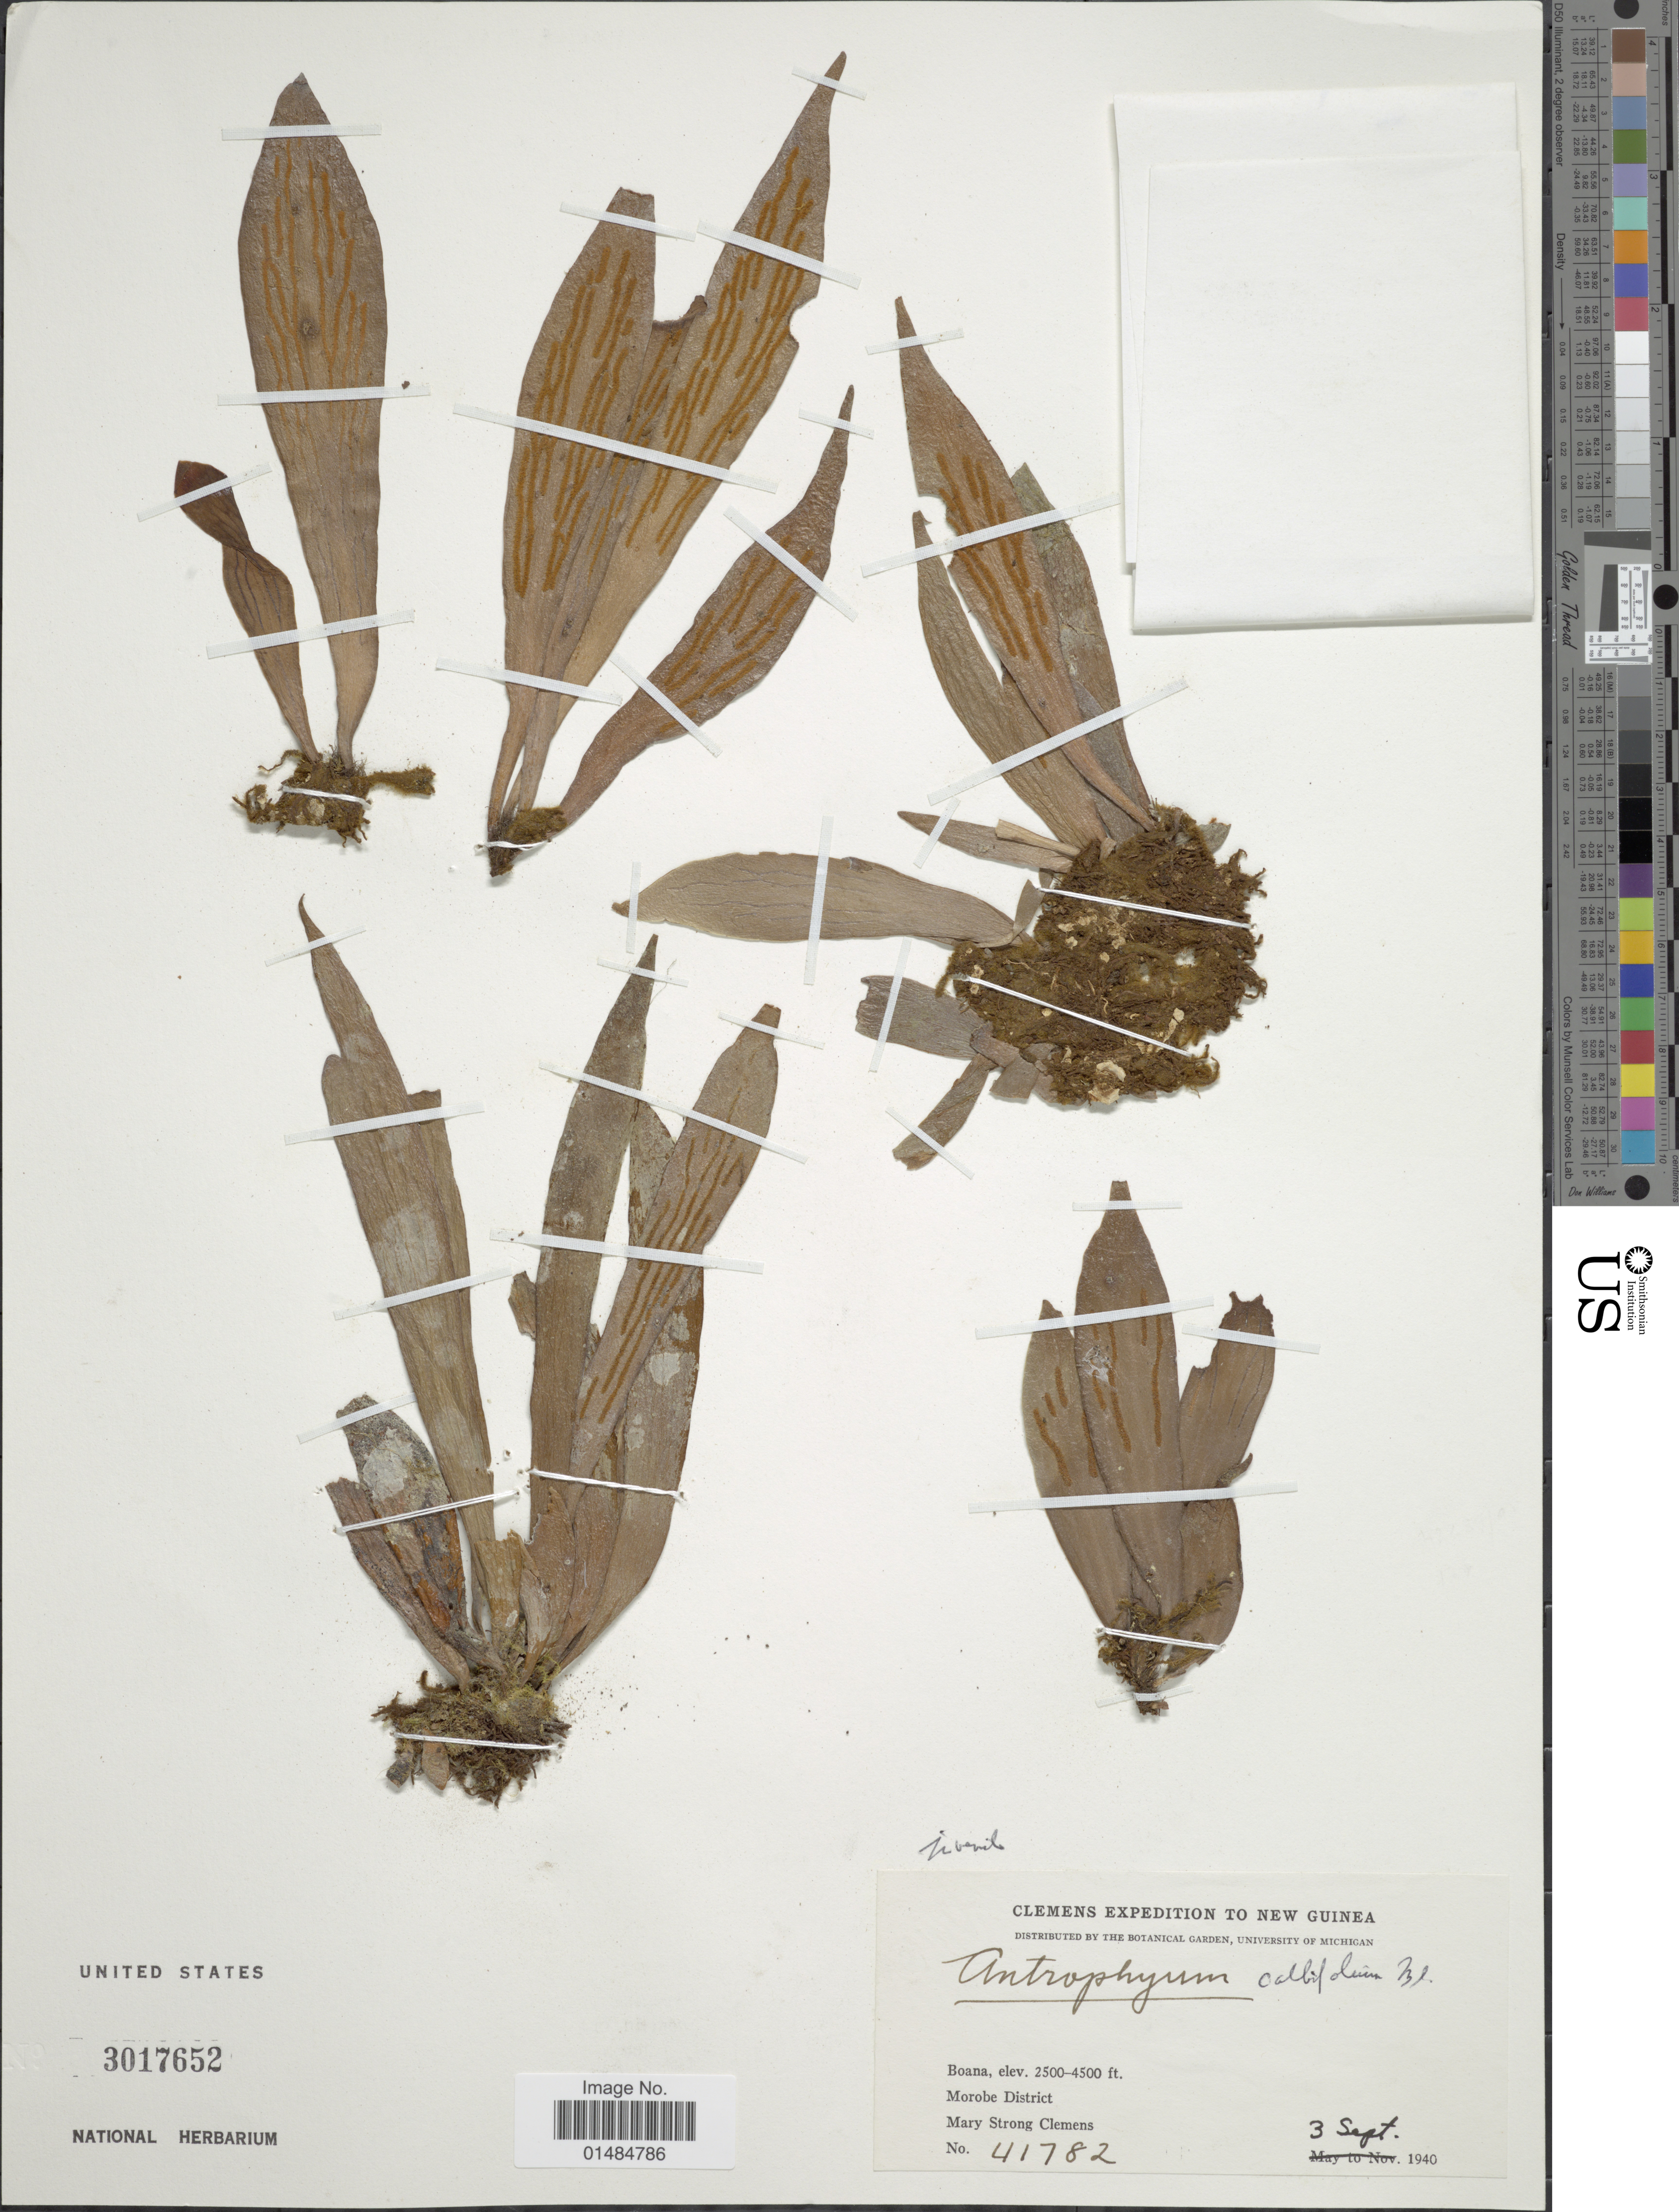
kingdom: Plantae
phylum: Tracheophyta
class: Polypodiopsida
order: Polypodiales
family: Pteridaceae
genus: Antrophyum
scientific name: Antrophyum callifolium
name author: Blume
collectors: M. S. Clemens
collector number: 41782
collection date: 1940-09-03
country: Papua New Guinea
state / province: Morobe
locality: Boana, Morobe District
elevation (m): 762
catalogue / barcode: US 3017652